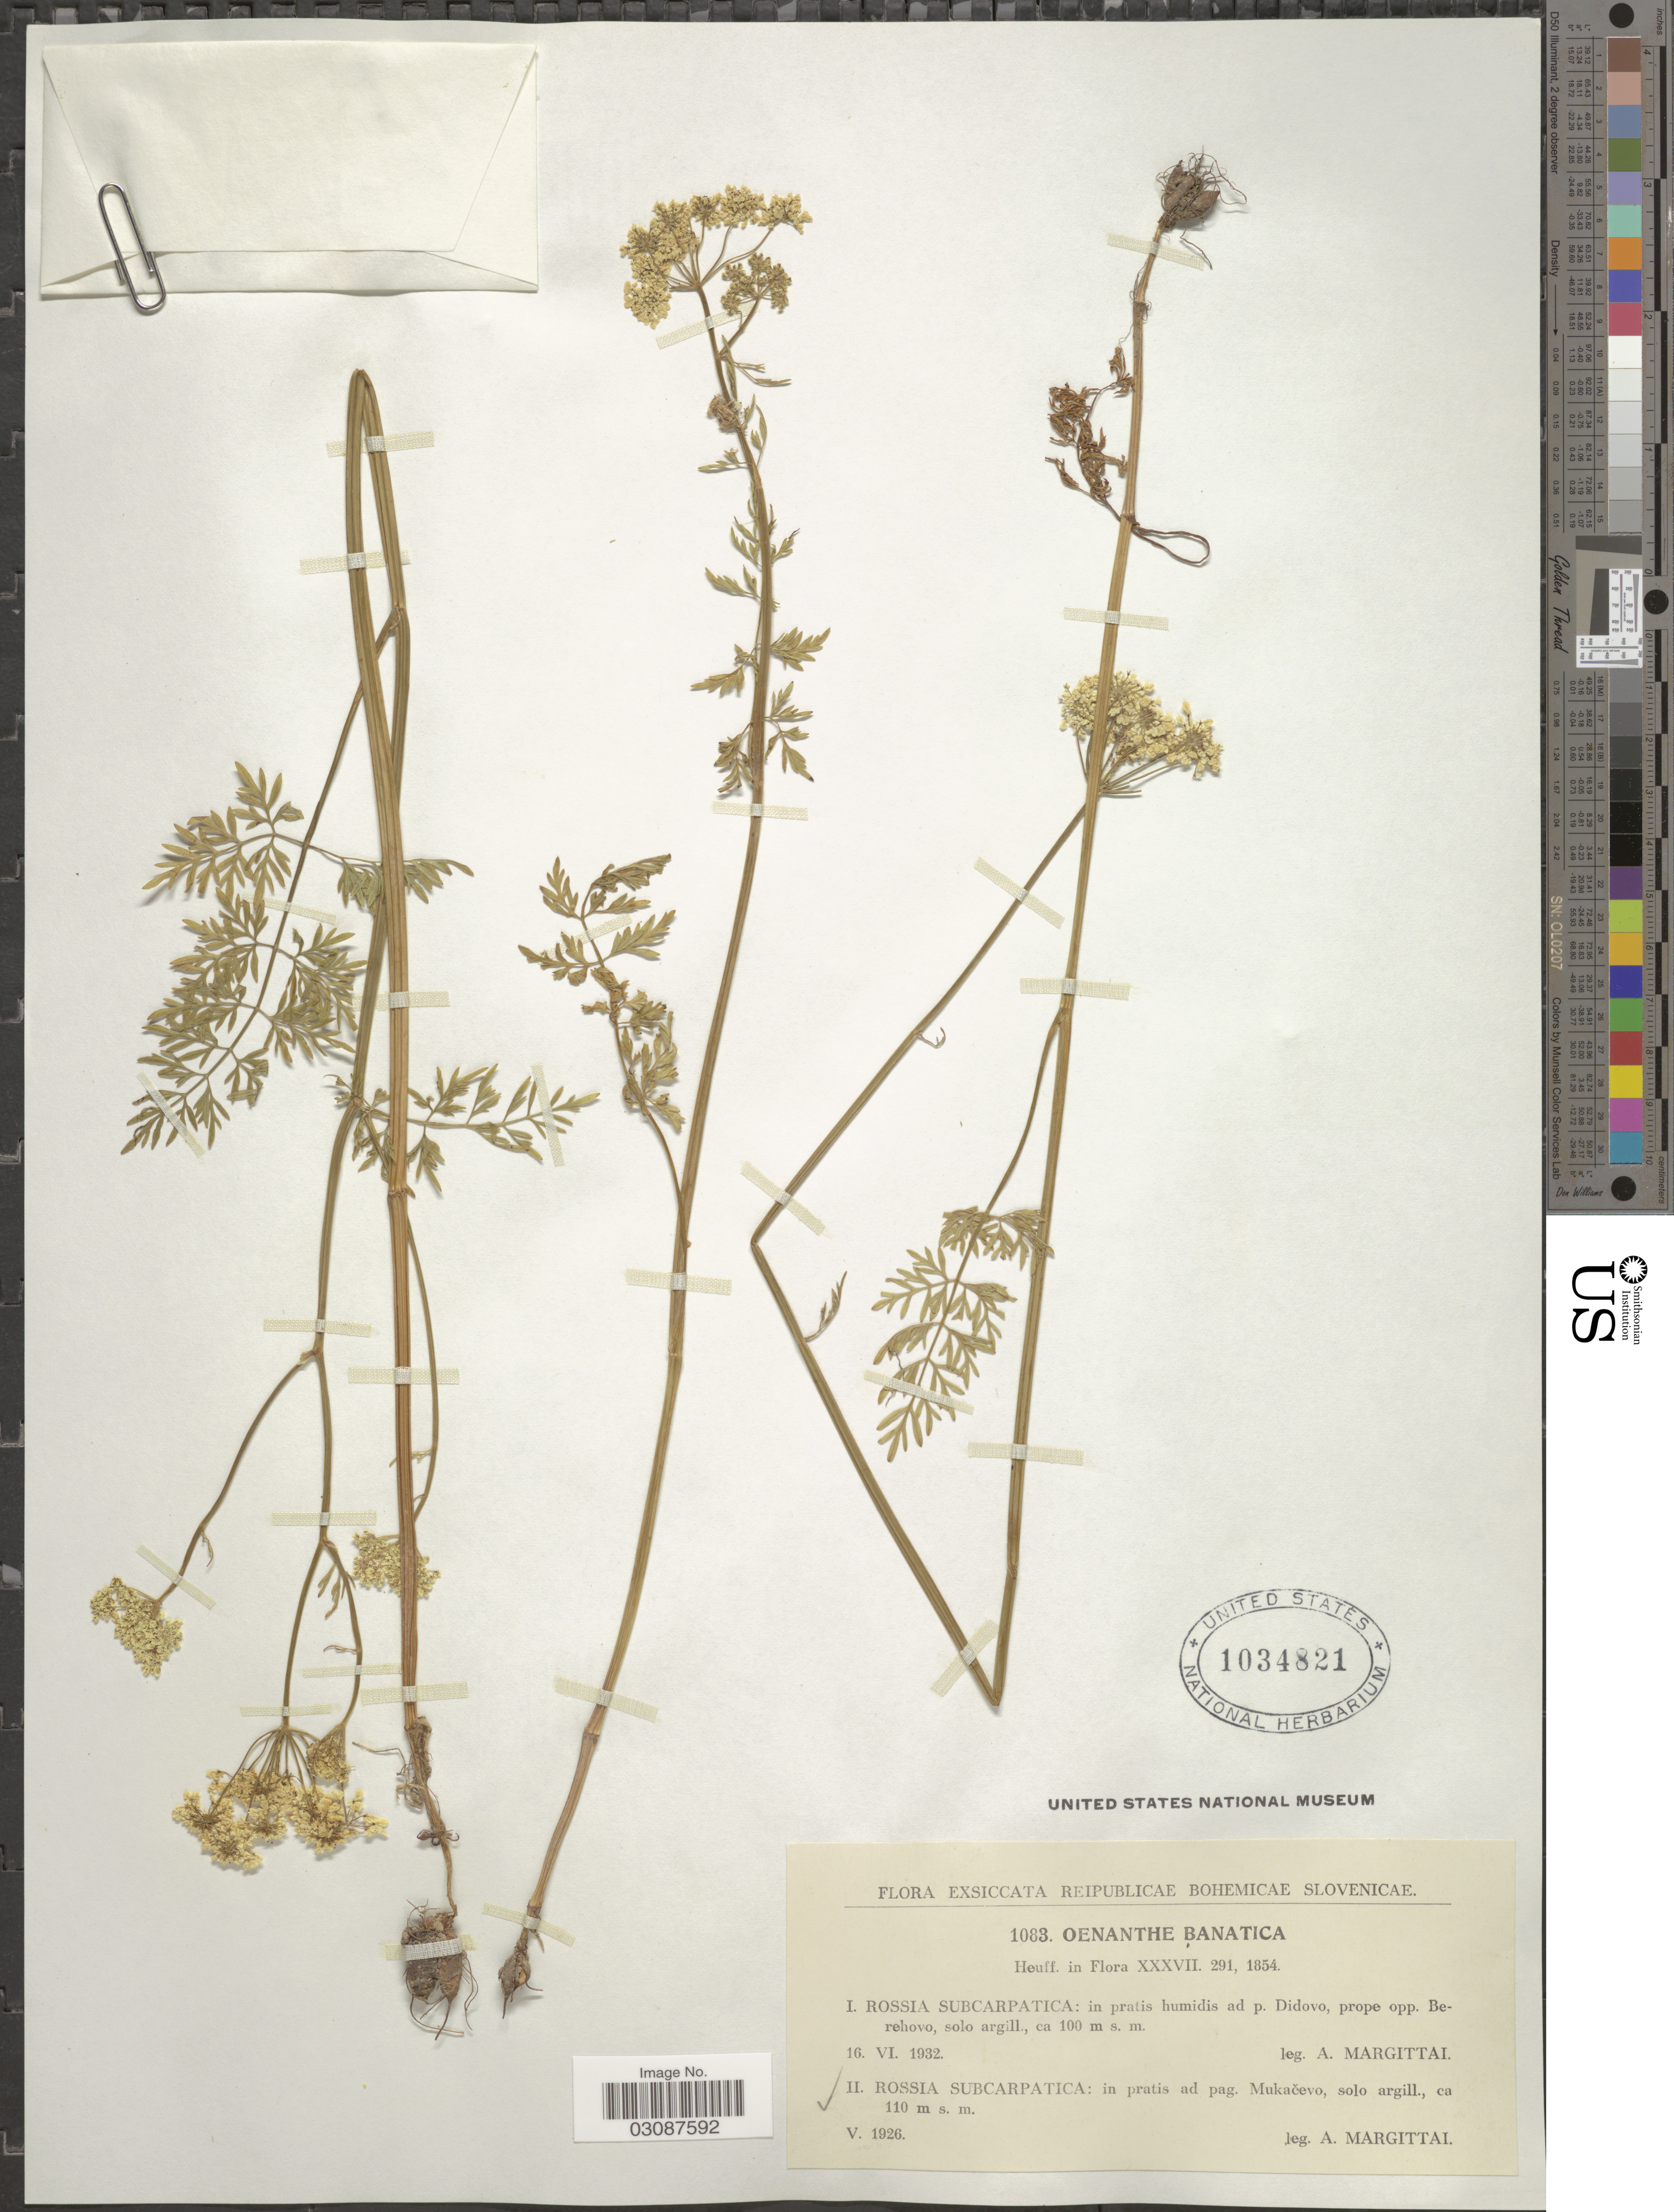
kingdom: Plantae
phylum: Tracheophyta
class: Magnoliopsida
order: Apiales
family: Apiaceae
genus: Oenanthe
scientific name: Oenanthe banatica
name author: Heuff.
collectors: A. Margittai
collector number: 1083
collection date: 1926-05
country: Slovenia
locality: Reipublicae Bohemicae Slovenicae. Rossia Subcarpatica: in pratis ad pag. Mukacevo, solo argill.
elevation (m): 110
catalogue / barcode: US 1034821